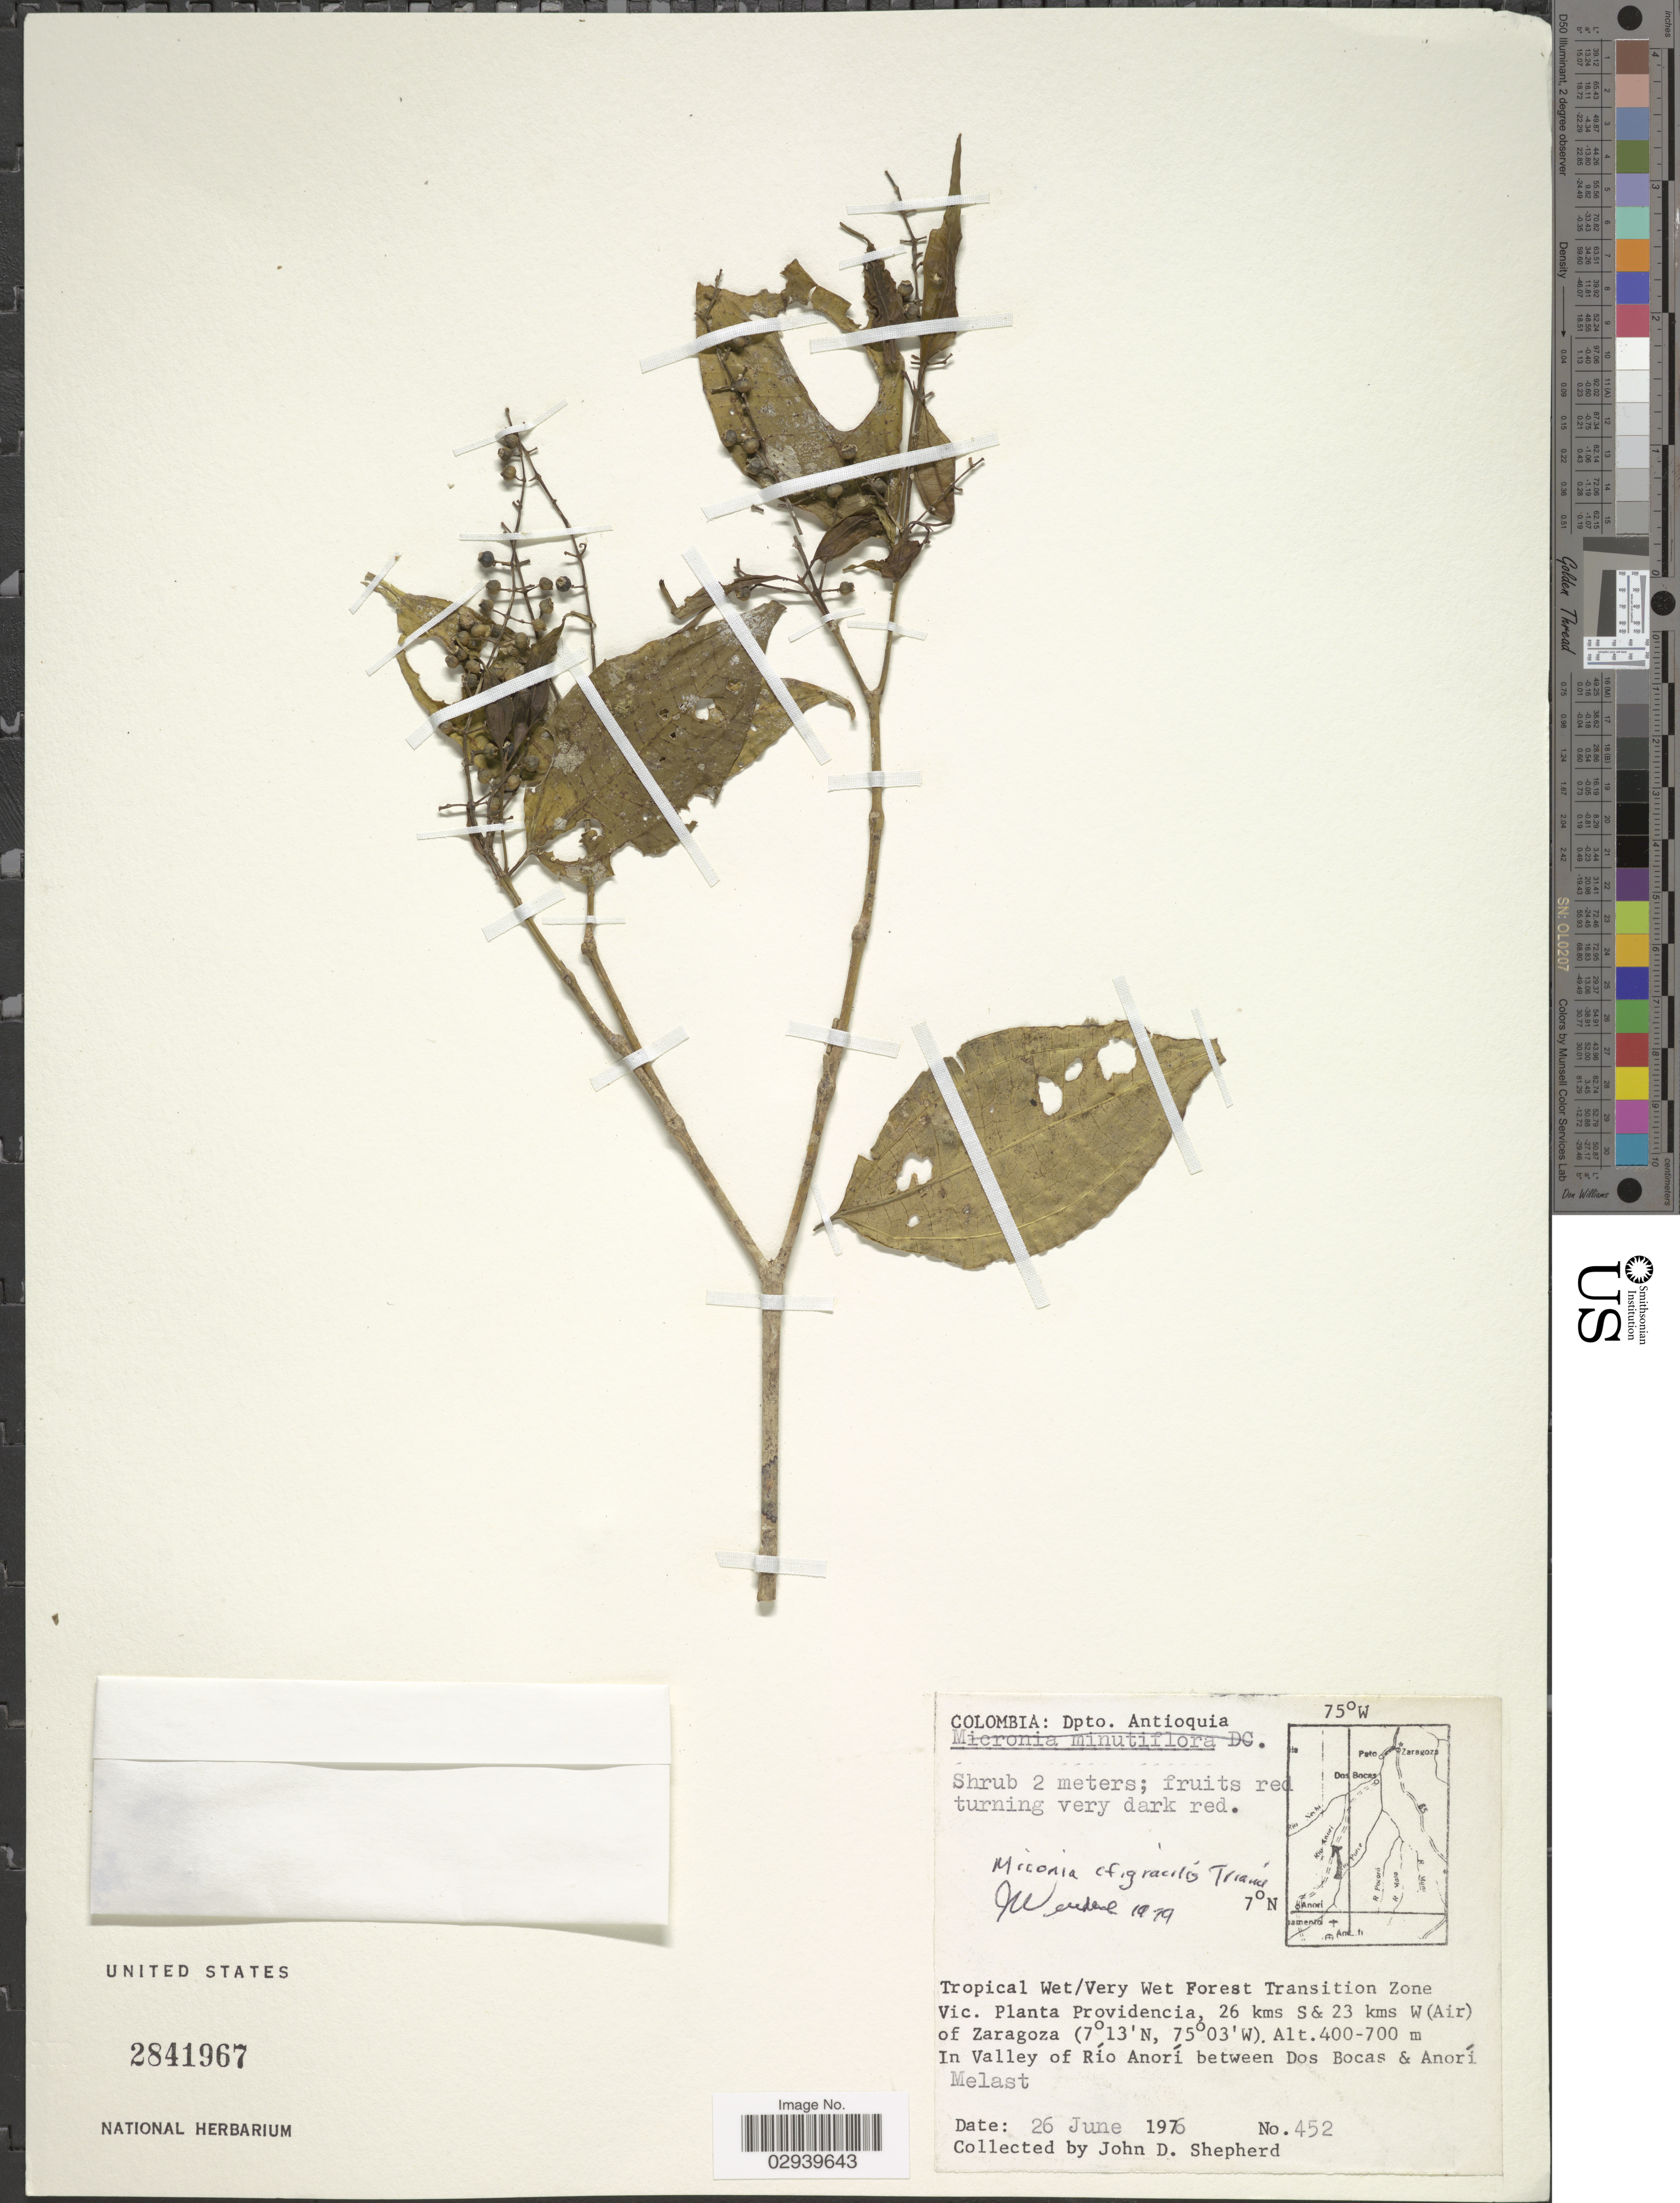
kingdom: Plantae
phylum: Tracheophyta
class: Magnoliopsida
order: Myrtales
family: Melastomataceae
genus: Miconia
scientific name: Miconia gracilis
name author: Triana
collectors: J. D. Shepherd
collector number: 452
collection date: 1976-06-26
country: Colombia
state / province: Antioquia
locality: Dpto. Antioquia, Tropical Wet/Very Wet Forest Transition Zone, Vic. Planta Providencia, 26 kms S & 23 kms W (air) of Zaragoza, In Valley of Río Anorí between Dos Bocas & Anorí.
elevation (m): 400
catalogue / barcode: US 2841967